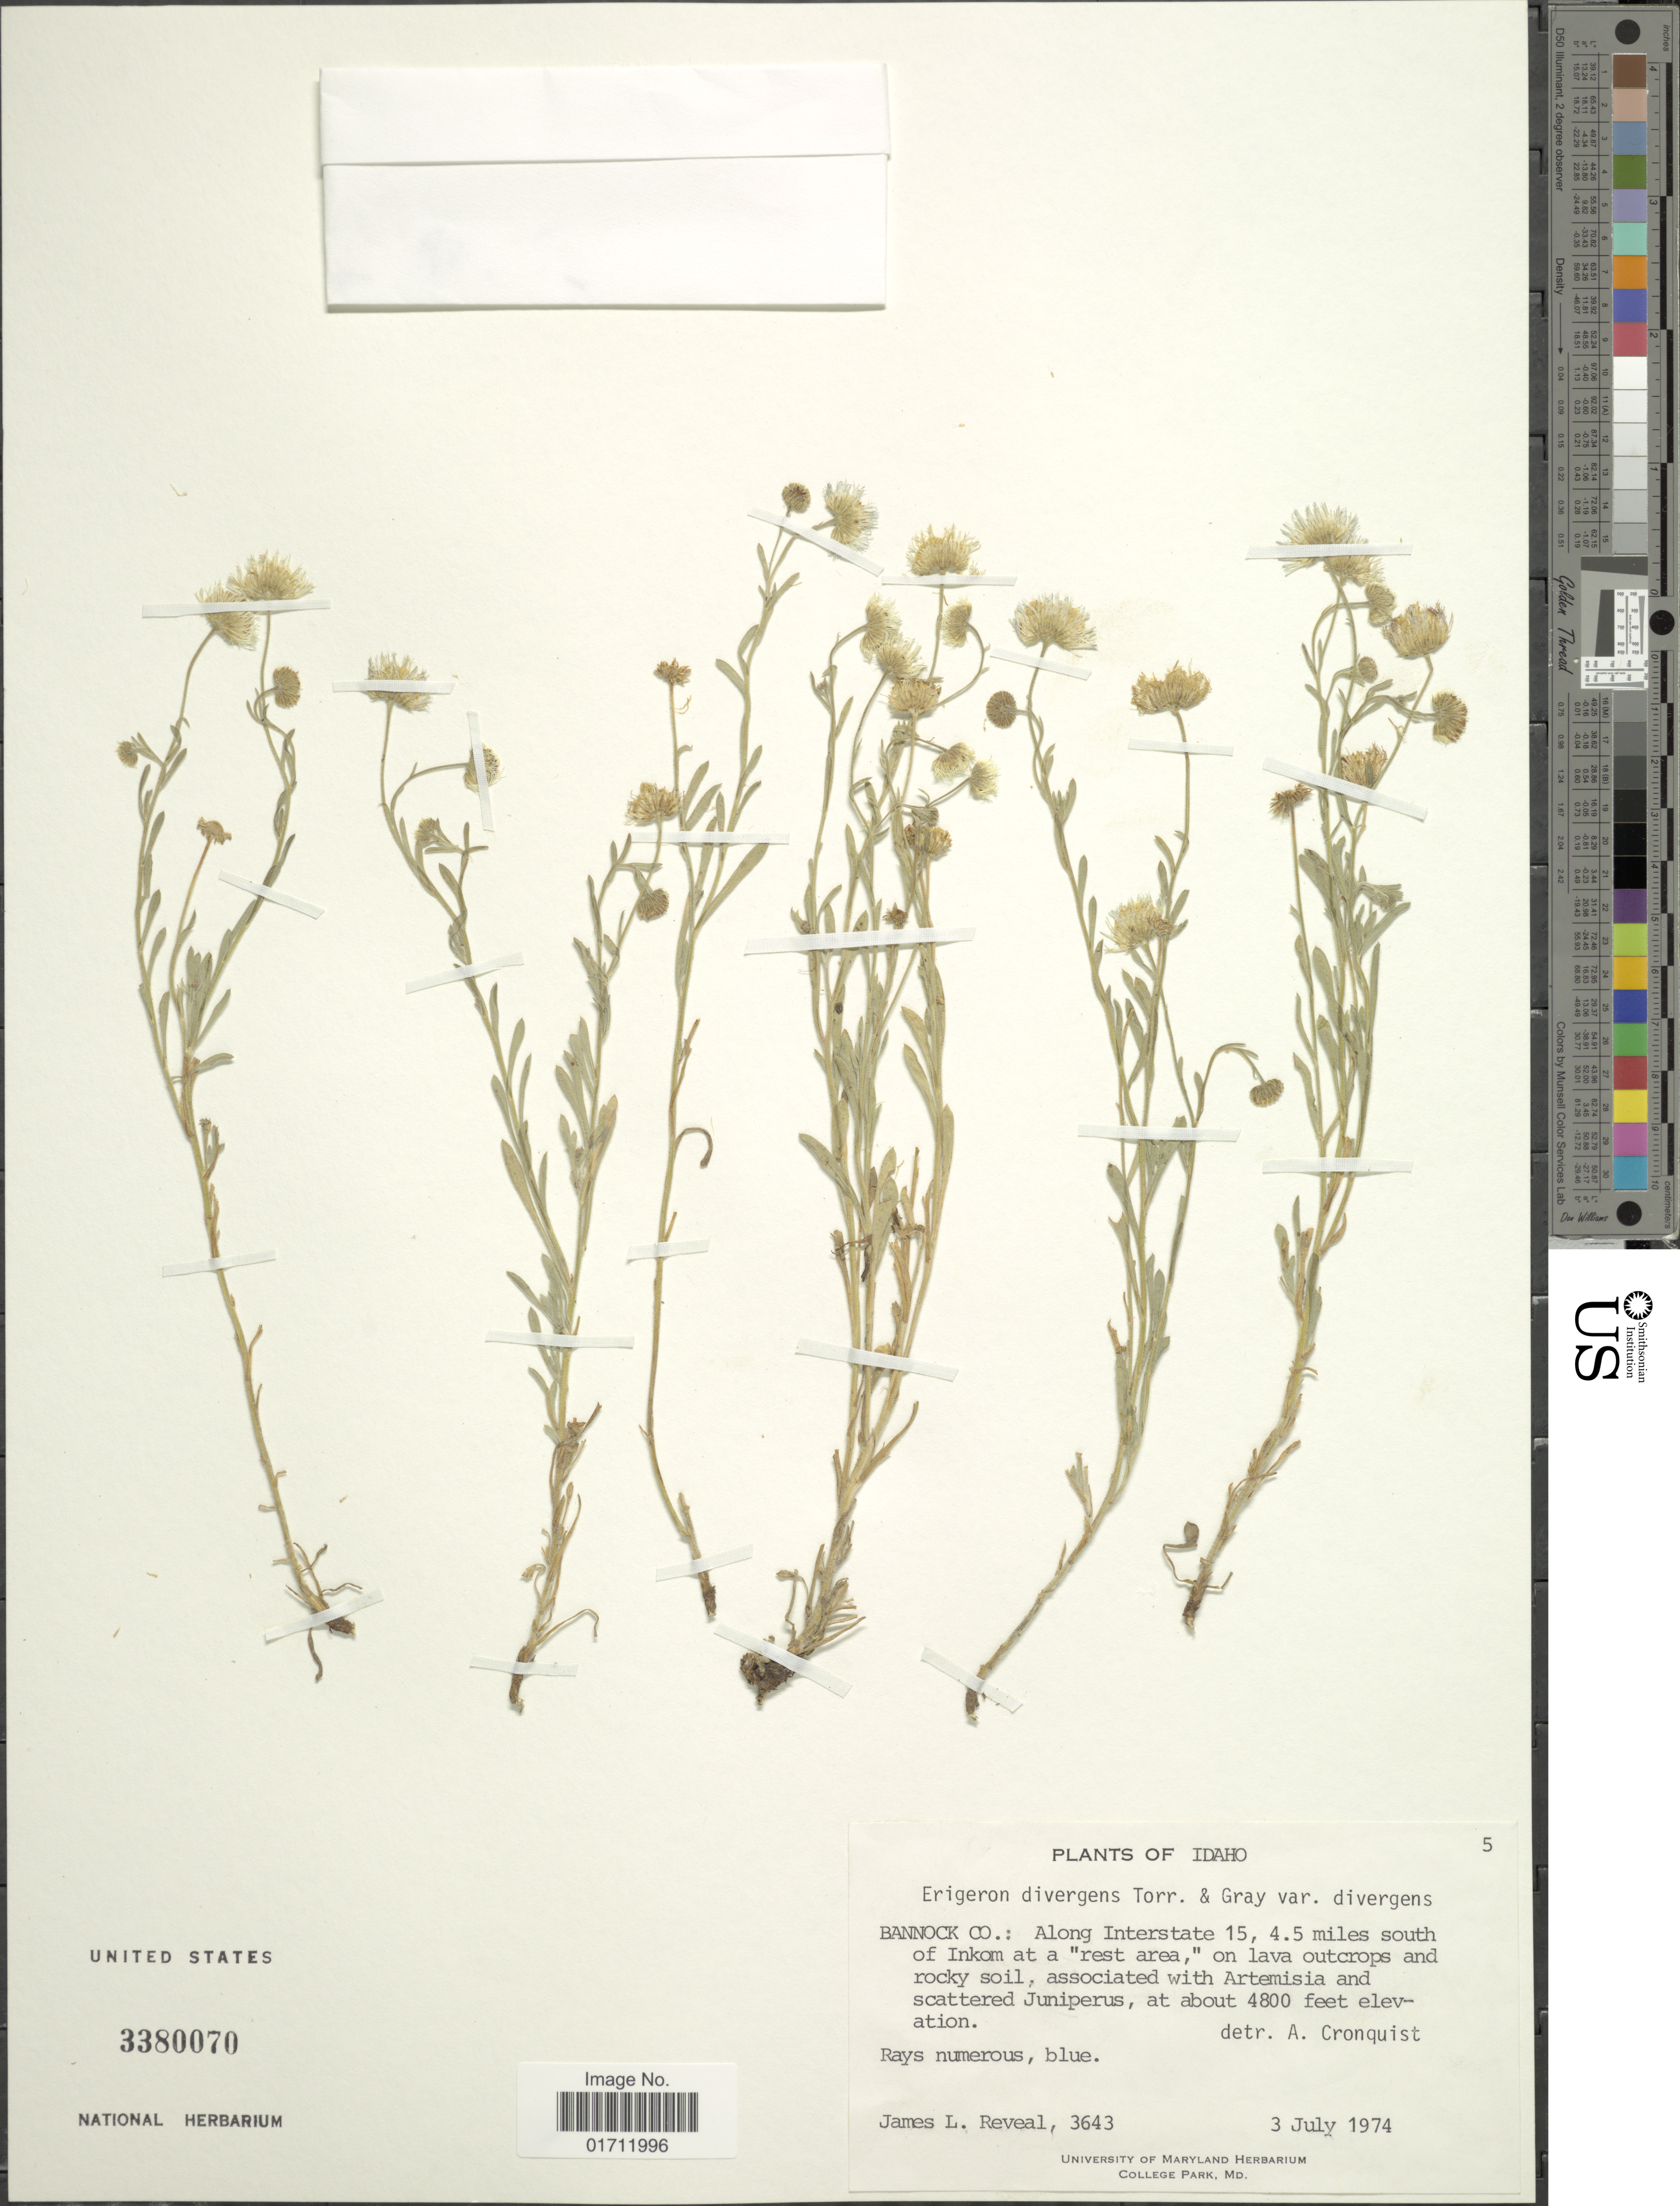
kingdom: Plantae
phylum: Tracheophyta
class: Magnoliopsida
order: Asterales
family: Asteraceae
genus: Erigeron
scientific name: Erigeron divergens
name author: Torr. & A. Gray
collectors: J. L. Reveal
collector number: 3643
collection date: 1974-07-03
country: United States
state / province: Idaho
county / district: Bannock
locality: Bannock Co.: Along Interstate 15, 4.5 miles south of Inkom at a "rest area,"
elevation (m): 1463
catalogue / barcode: US 3380070